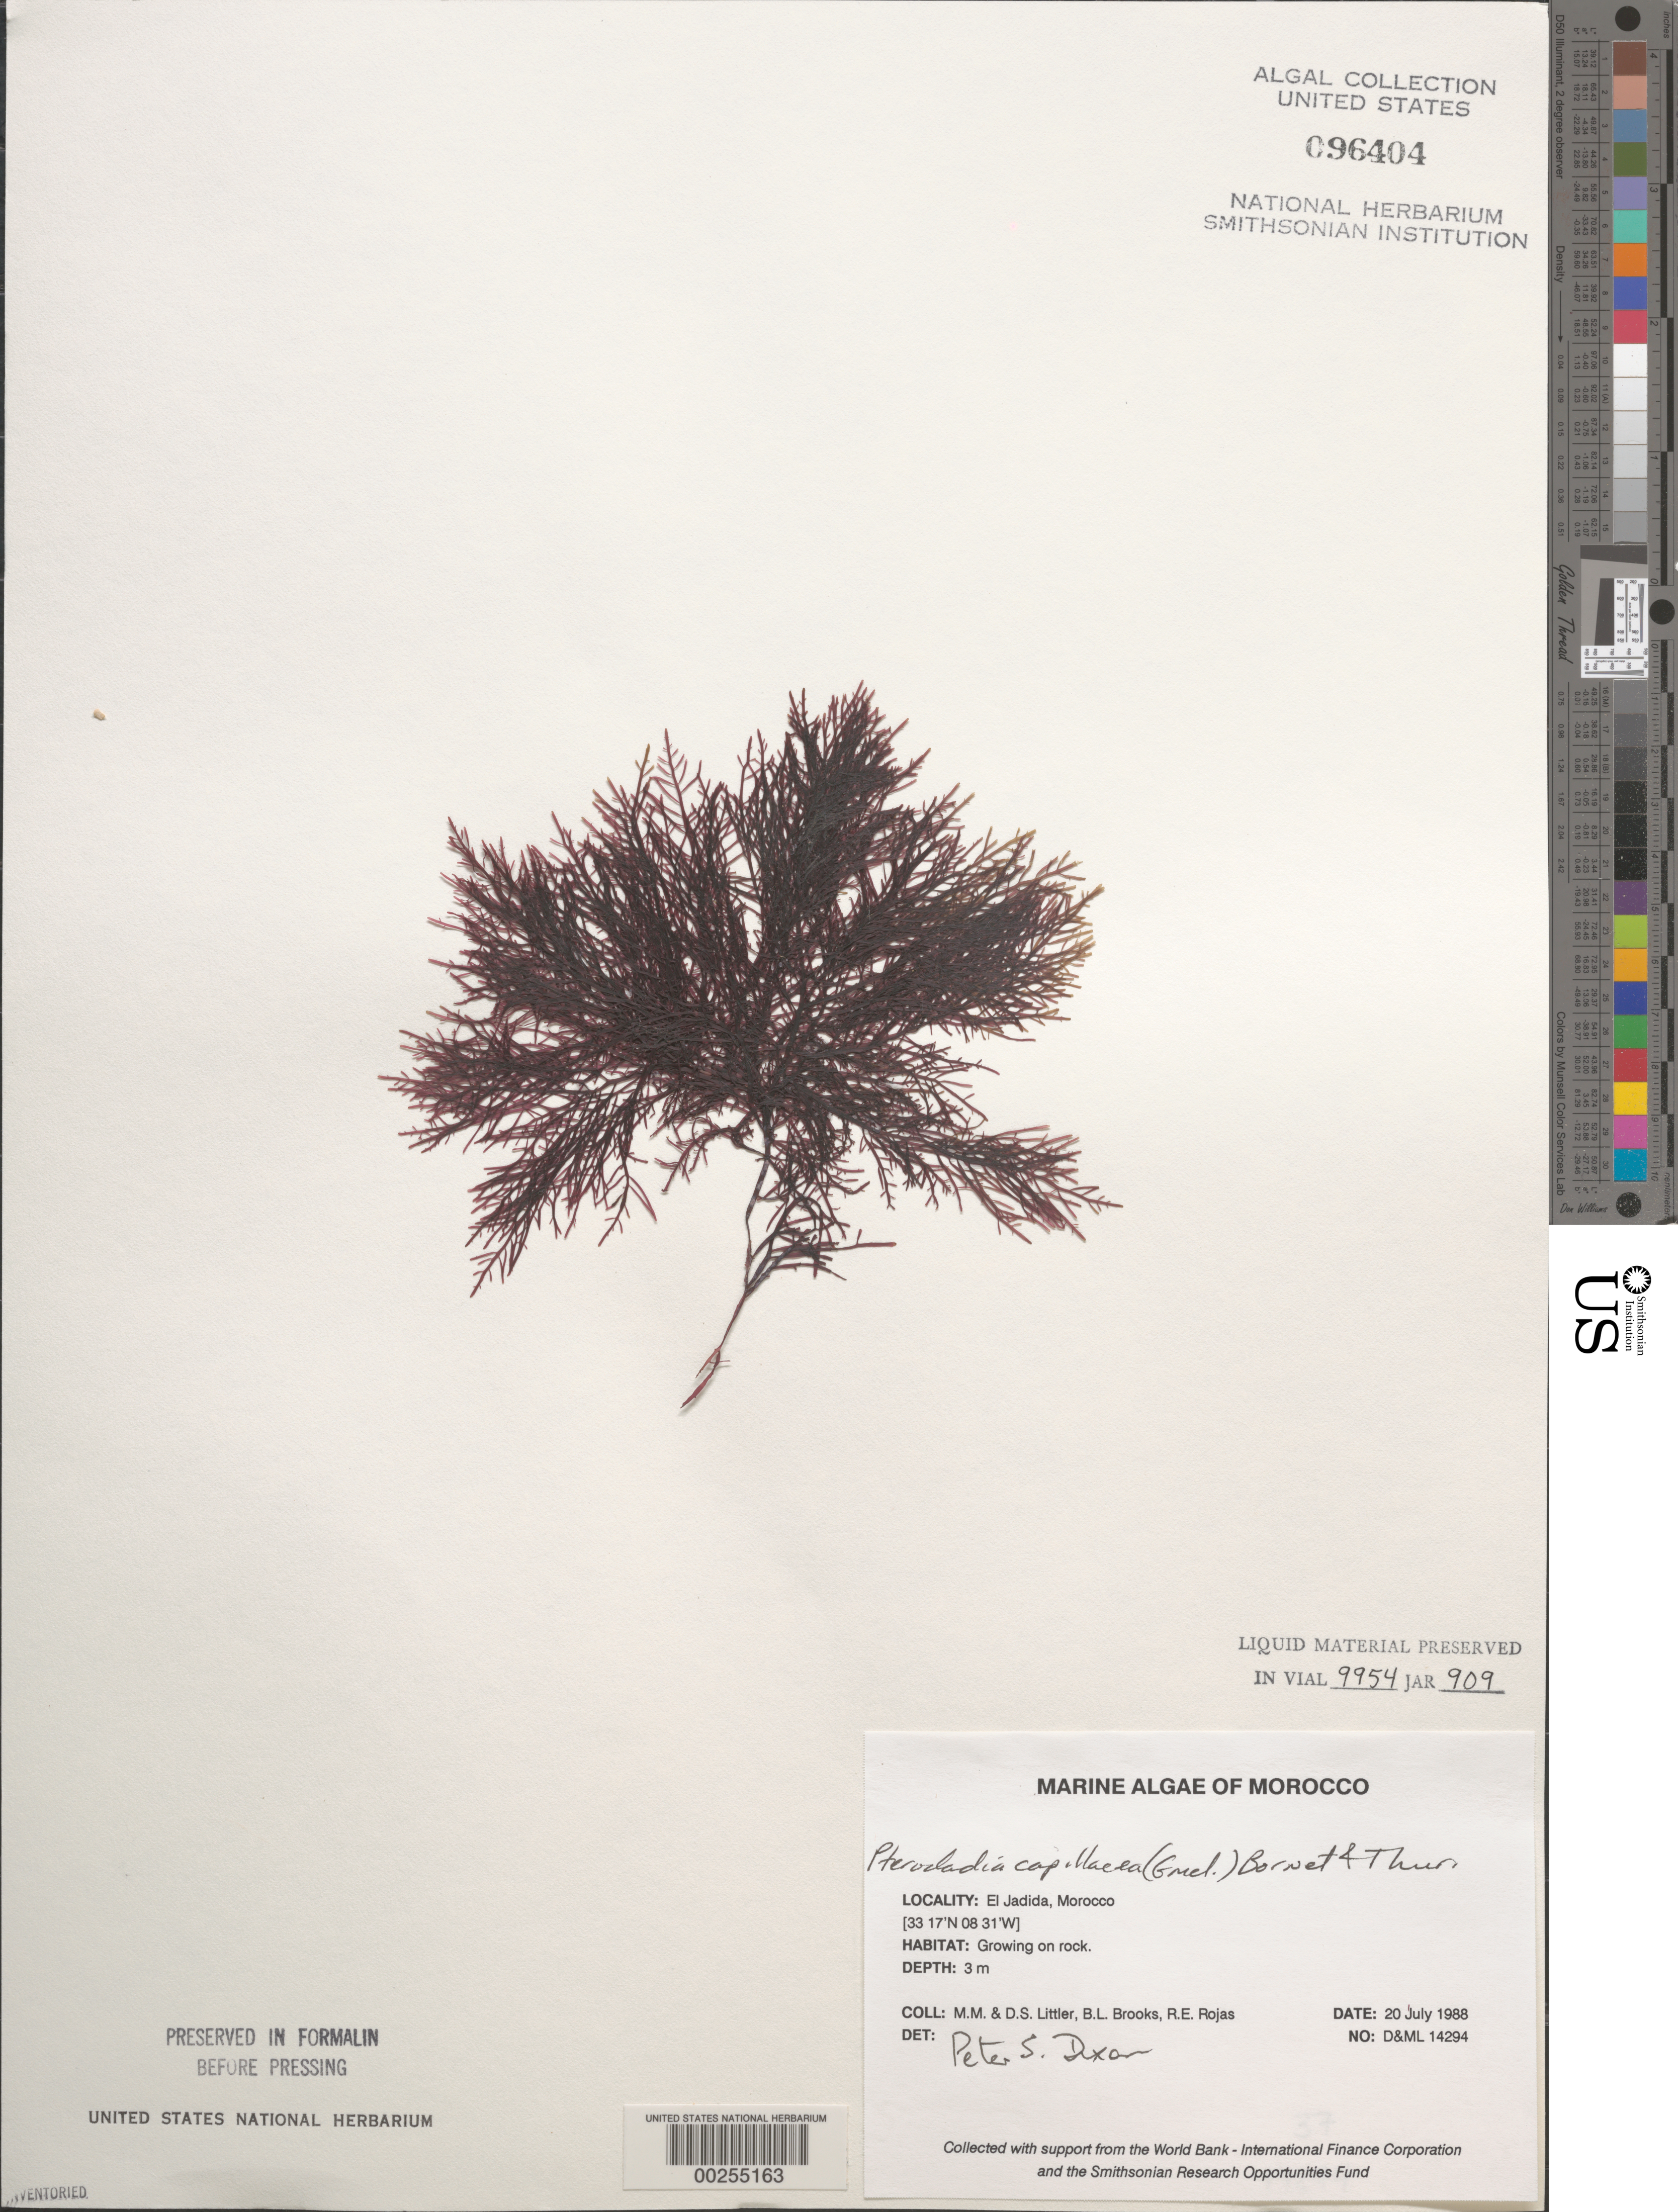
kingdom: Plantae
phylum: Rhodophyta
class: Florideophyceae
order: Gelidiales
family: Pterocladiaceae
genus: Pterocladiella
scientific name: Pterocladiella capillacea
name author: (S.G. Gmel.) Santelices & Hommers.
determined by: Algae name updating Project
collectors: M. M. Littler, D. S. Littler, B. Brooks & R. Rojas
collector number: D&ML 14294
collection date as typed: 20 Jul 1988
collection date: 1988-07-20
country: Morocco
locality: El Jadida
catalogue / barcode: US 96404